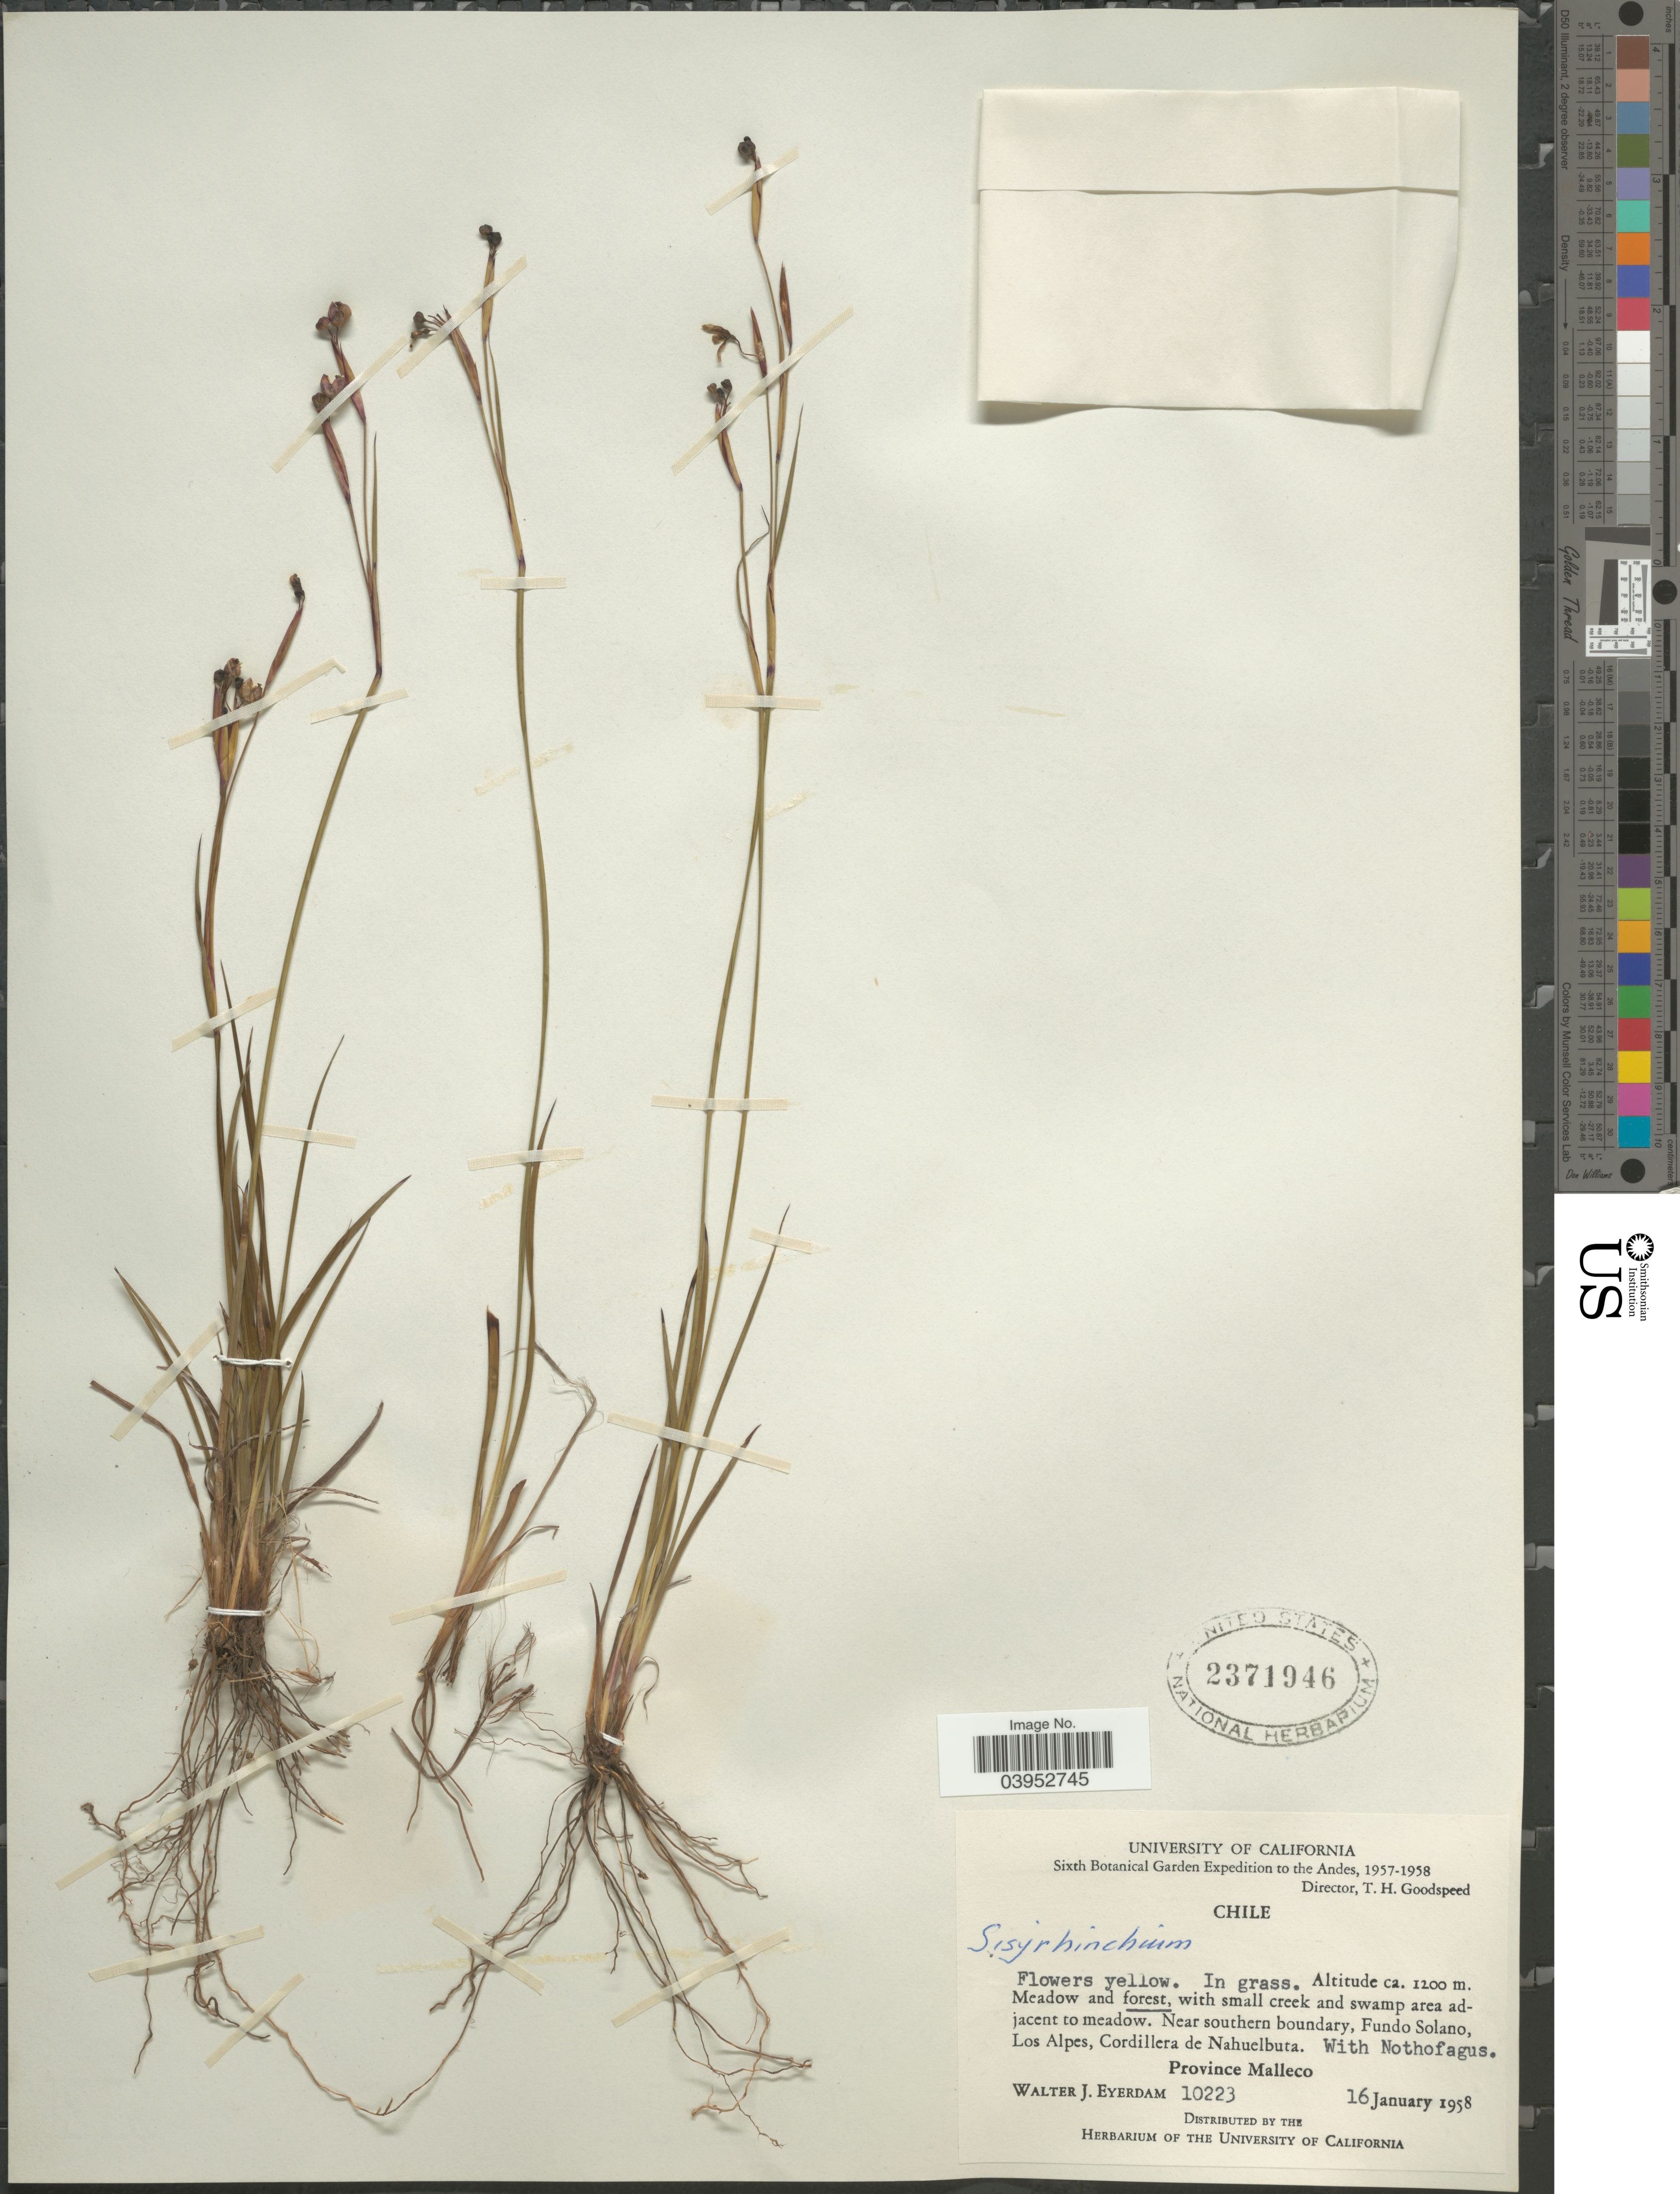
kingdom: Plantae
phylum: Tracheophyta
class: Liliopsida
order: Asparagales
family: Iridaceae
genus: Sisyrinchium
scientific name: Sisyrinchium sp.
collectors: W. J. Eyerdam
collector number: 10223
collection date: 1958-01-16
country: Chile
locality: The Andes. Near southern boundary, Fundo Solano, Los Alpes, Cordillera de Nahuelbuta. Province Malleco.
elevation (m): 1200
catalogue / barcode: US 2371946